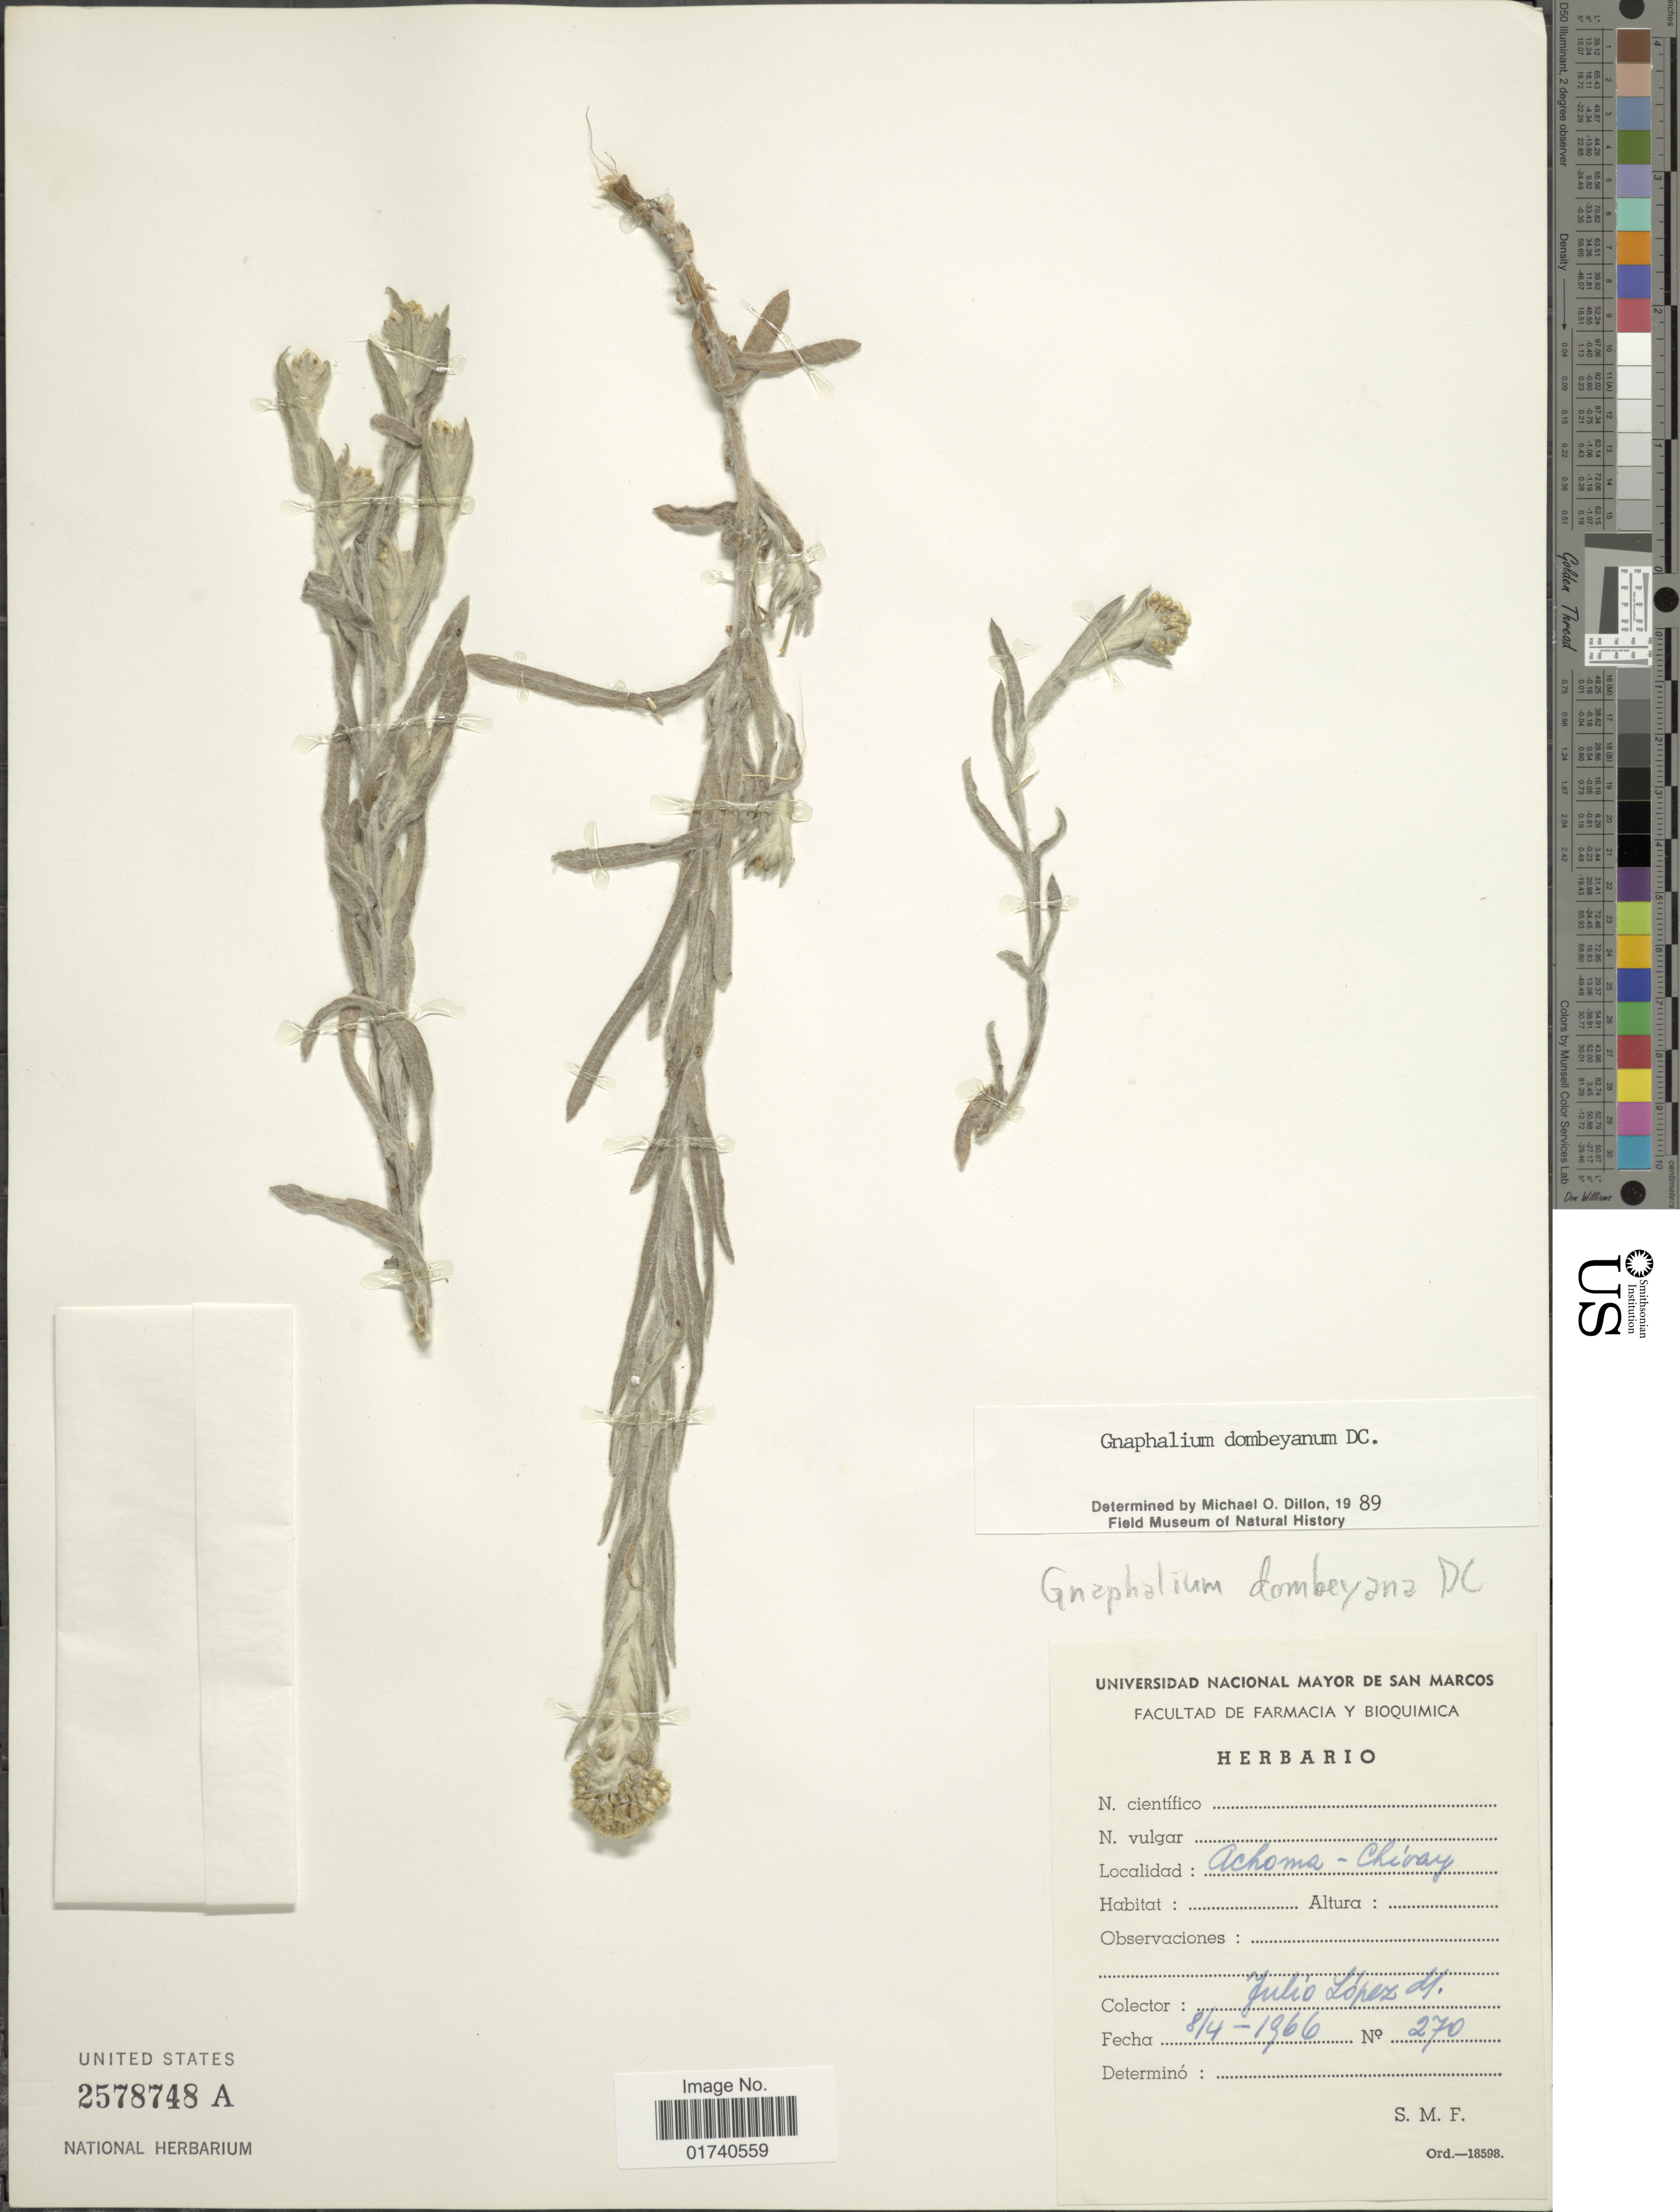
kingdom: Plantae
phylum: Tracheophyta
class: Magnoliopsida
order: Asterales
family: Asteraceae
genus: Pseudognaphalium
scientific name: Pseudognaphalium dombeyanum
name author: (DC.) Anderb.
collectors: J. Lopez M.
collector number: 270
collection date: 1966-04-08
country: Peru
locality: Achoma - Chivay.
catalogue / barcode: US 2578748A